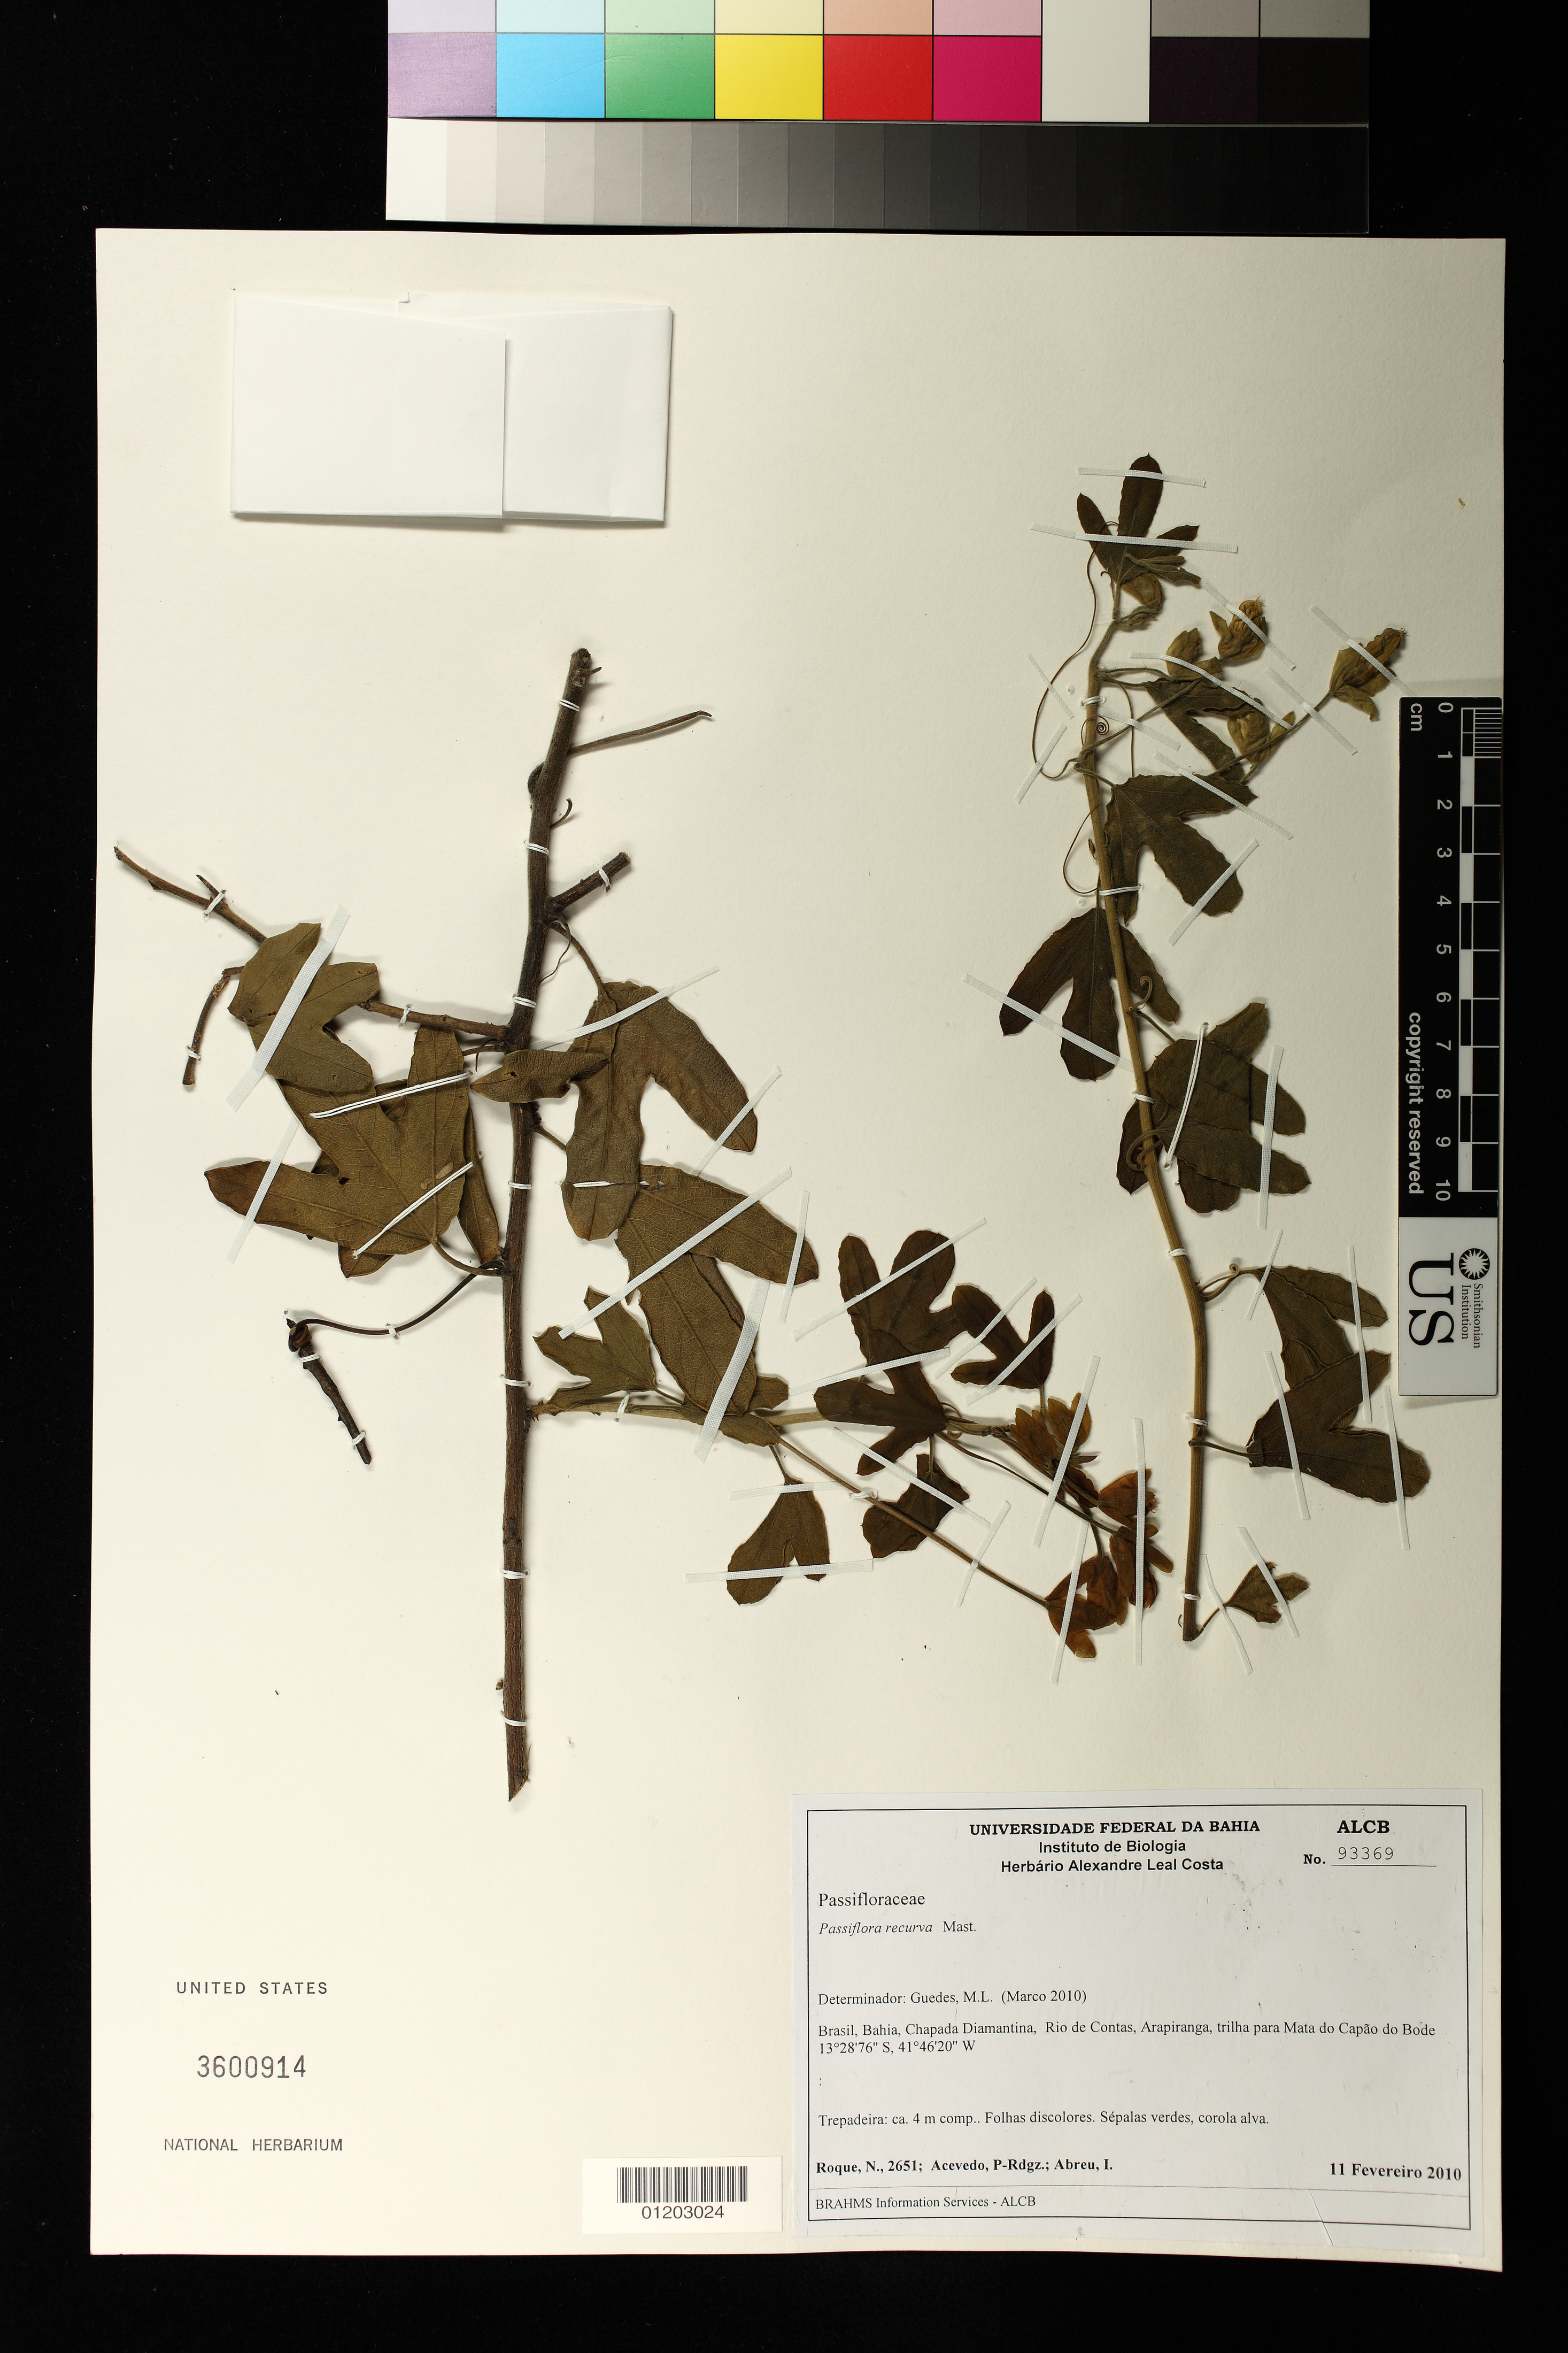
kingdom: Plantae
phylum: Tracheophyta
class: Magnoliopsida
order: Malpighiales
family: Passifloraceae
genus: Passiflora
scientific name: Passiflora recurva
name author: Mast.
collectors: N. Roque, P. Acevedo-Rodr. & I. S. Abreu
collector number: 2651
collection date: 2010-02-11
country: Brazil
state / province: Bahia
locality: Rio de Contas, Arapiranga, trilha para Mata do Capao do Bode. Chapada Diamantina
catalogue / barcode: US 3600914